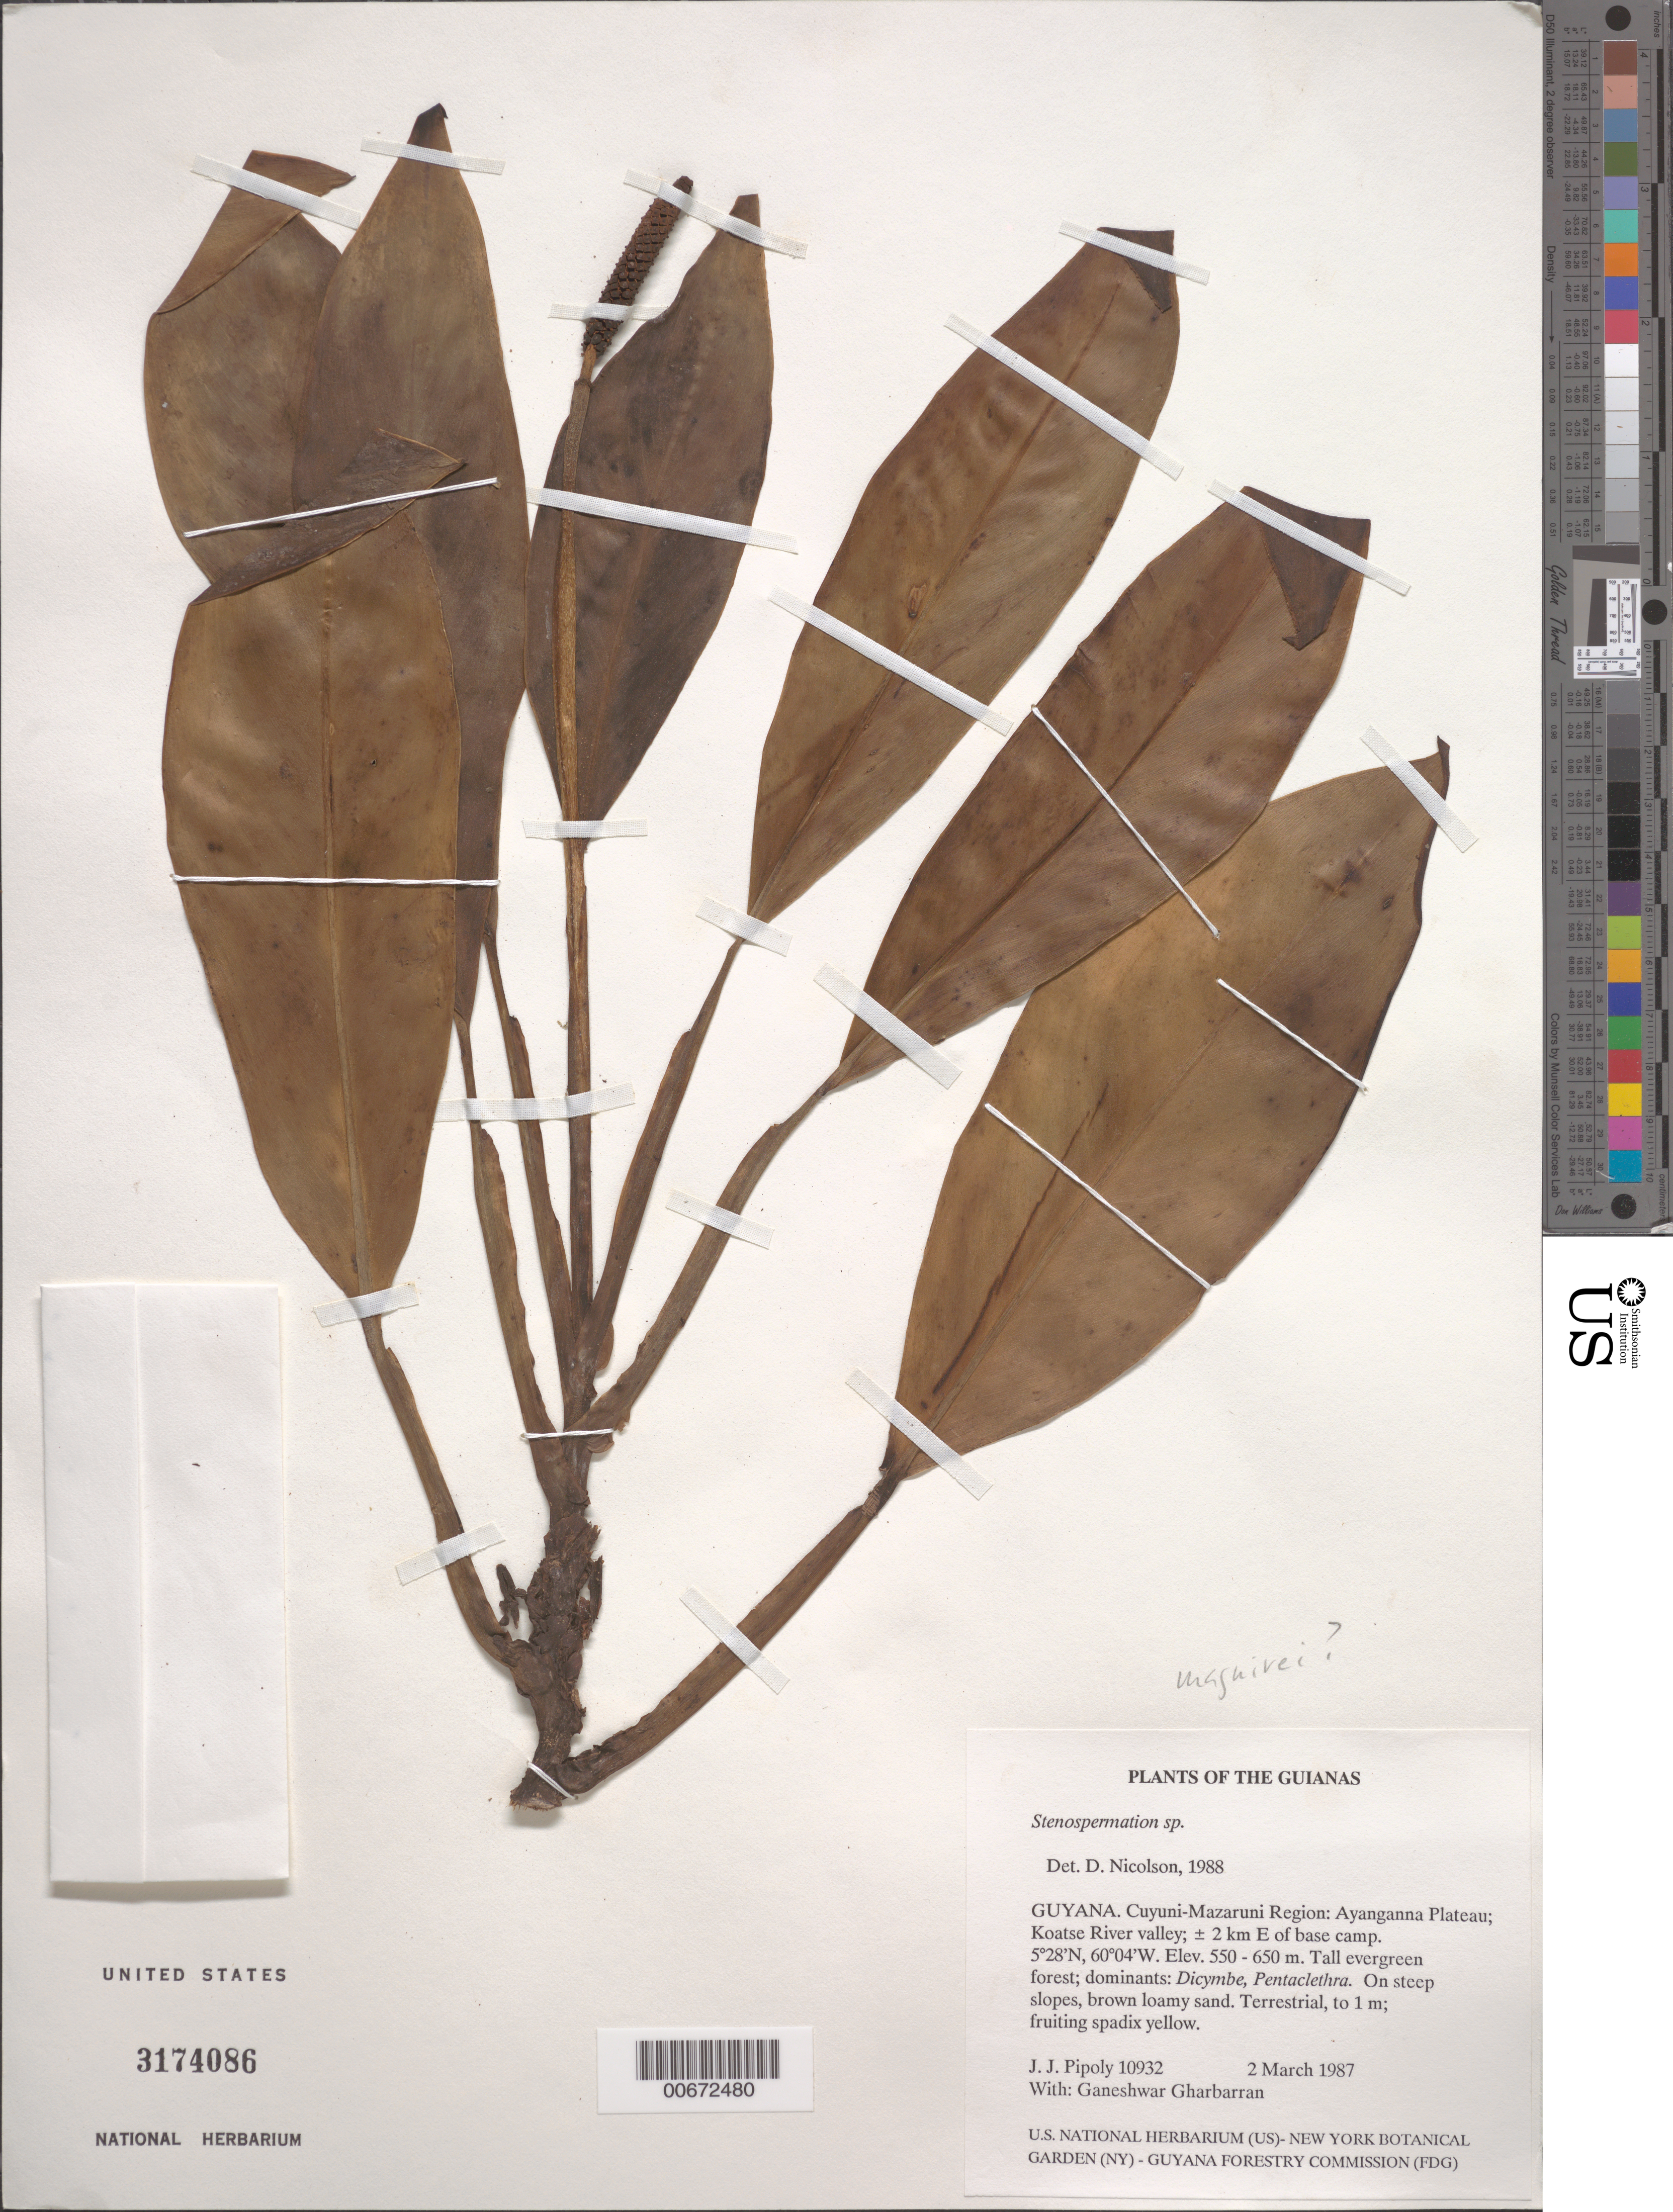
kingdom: Plantae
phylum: Tracheophyta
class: Liliopsida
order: Alismatales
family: Araceae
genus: Stenospermation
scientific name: Stenospermation maguirei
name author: A.M.E. Jonker & Jonker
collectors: J. J. Pipoly & G. Gharbarran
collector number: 10932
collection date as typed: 2 March 1987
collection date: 1987-03-02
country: Guyana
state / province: Cuyuni-Mazaruni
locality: Ayanganna Plateau; Koatse River valley; ± 2 km E of base camp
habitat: Tall evergreen forest; dominants: Dicymbe, Pentaclethra. On steep slopes, brown loamy sand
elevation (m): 550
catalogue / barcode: US 3174086